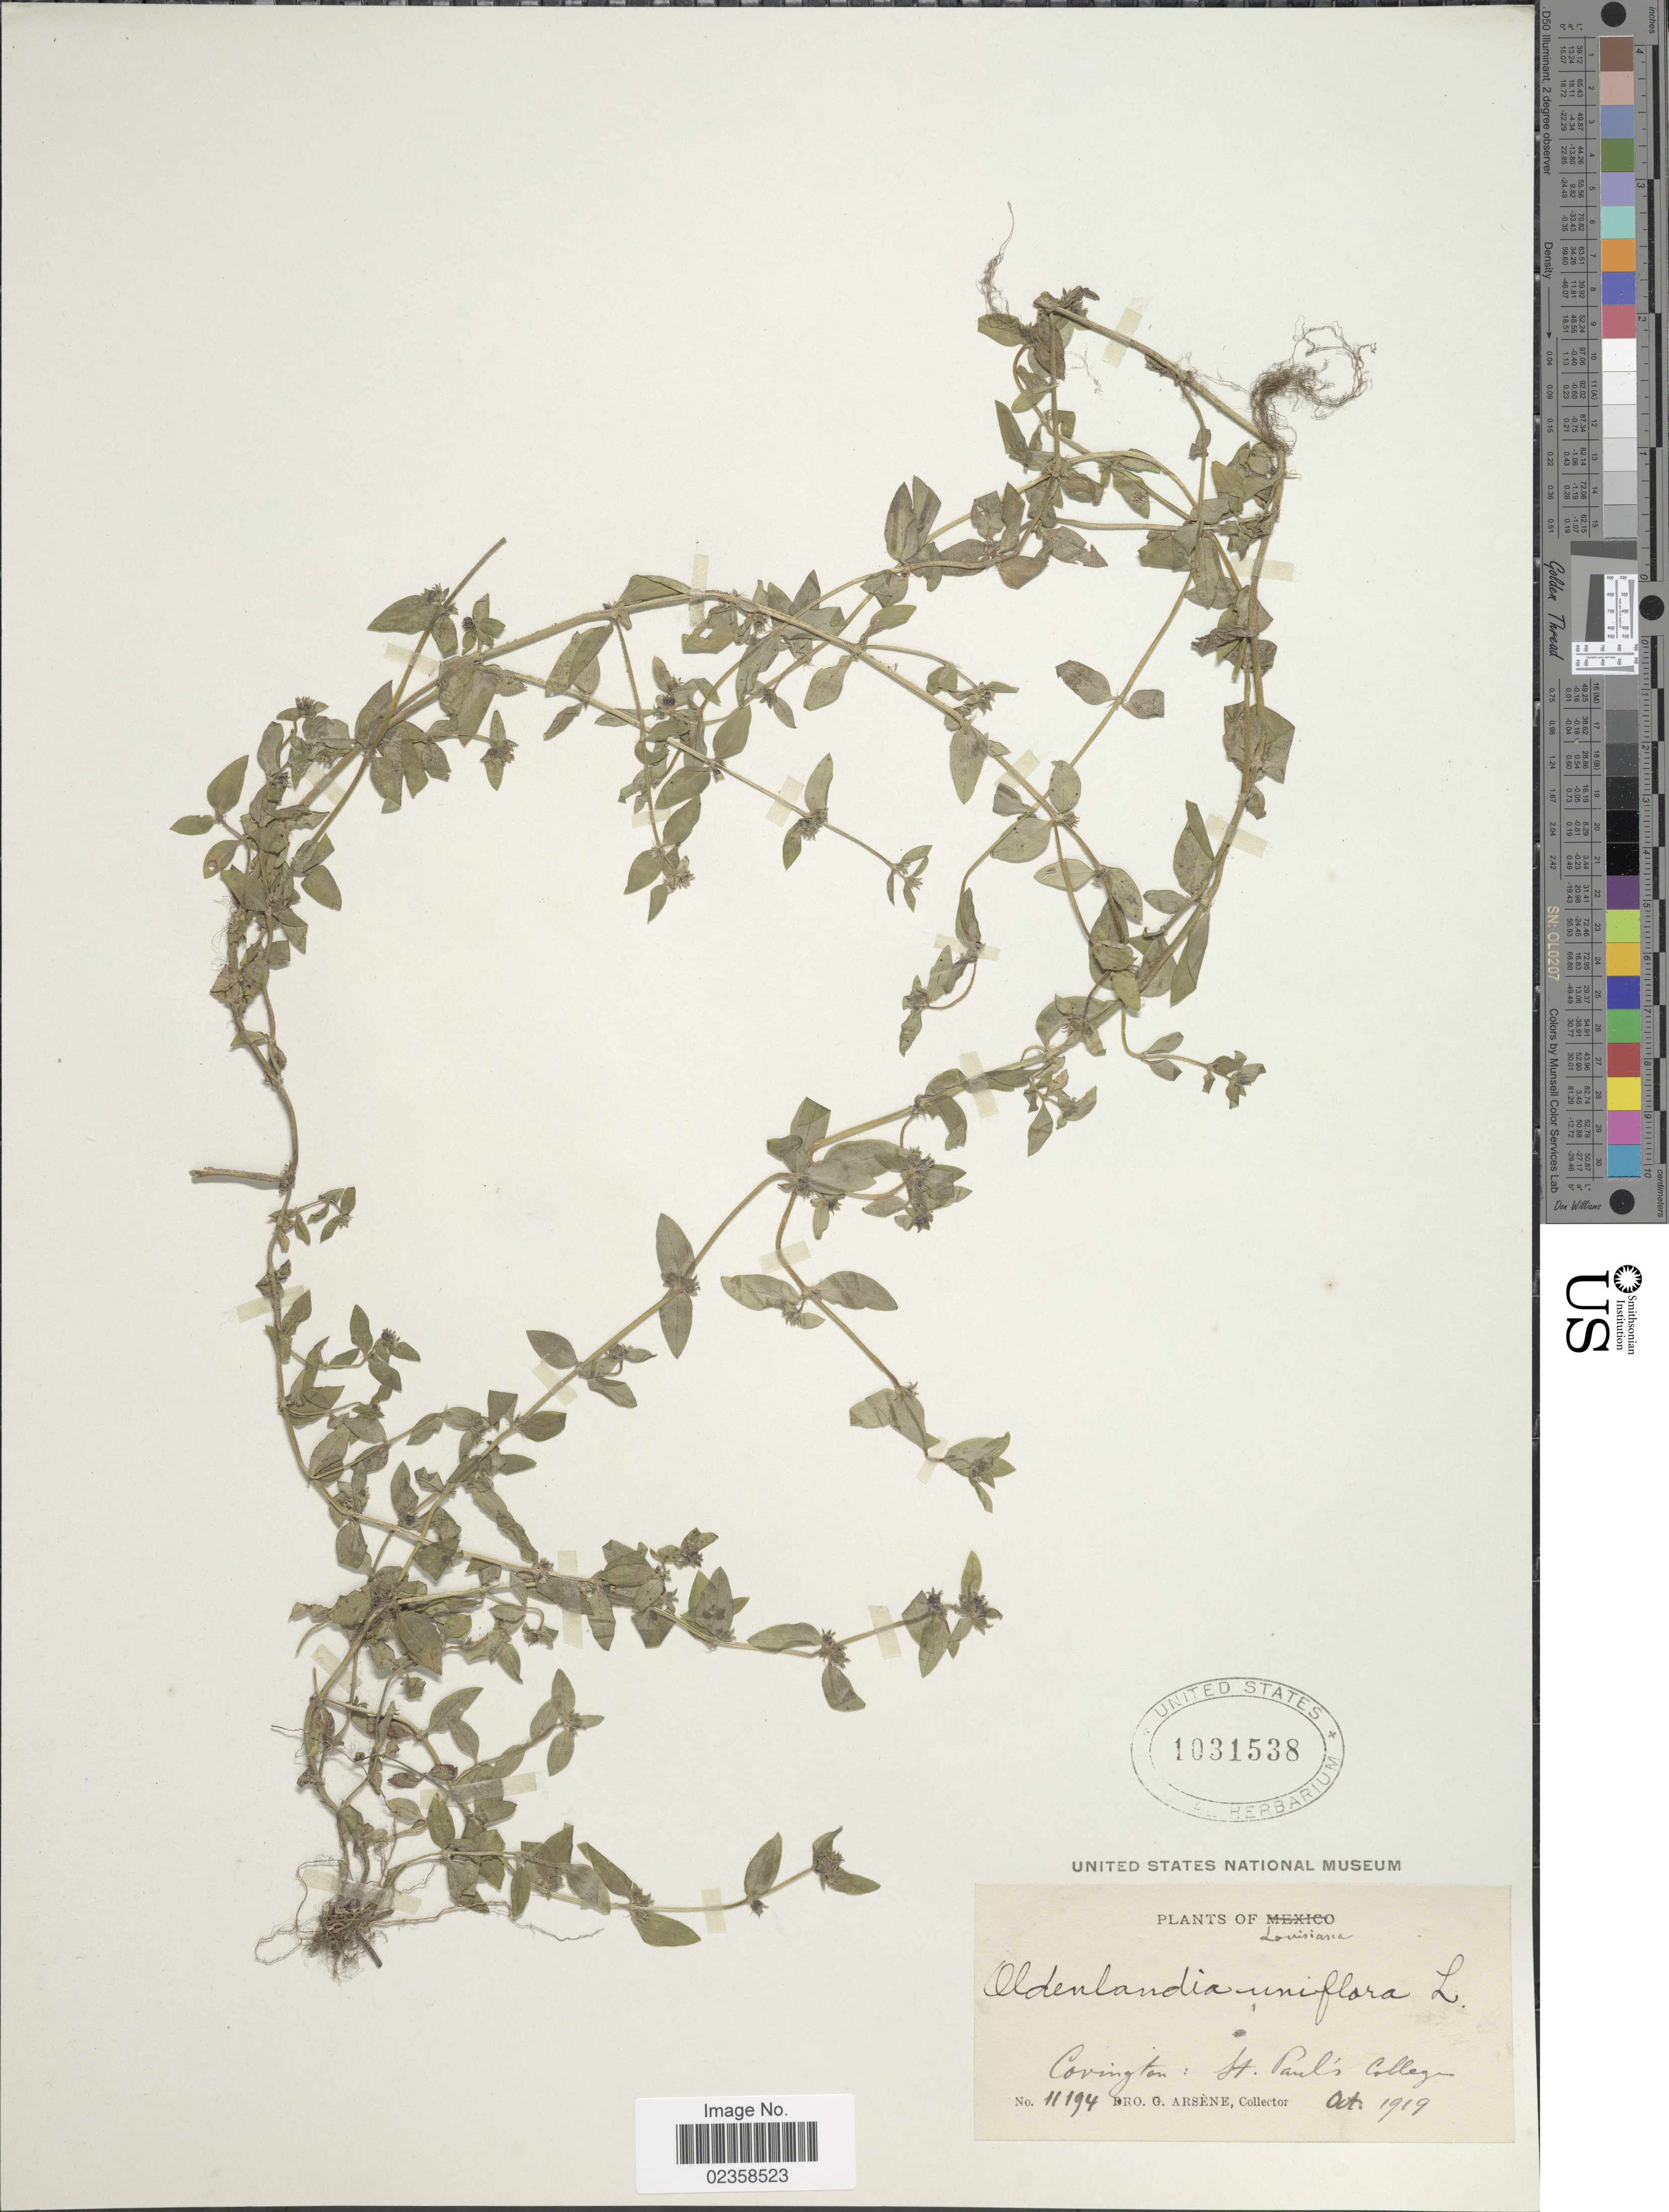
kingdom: Plantae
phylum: Tracheophyta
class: Magnoliopsida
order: Gentianales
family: Rubiaceae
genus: Oldenlandia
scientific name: Oldenlandia uniflora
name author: L.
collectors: Bro. G. Arsène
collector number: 11194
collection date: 1919-10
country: United States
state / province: Louisiana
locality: Covington, St. Paul's College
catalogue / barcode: US 1031538